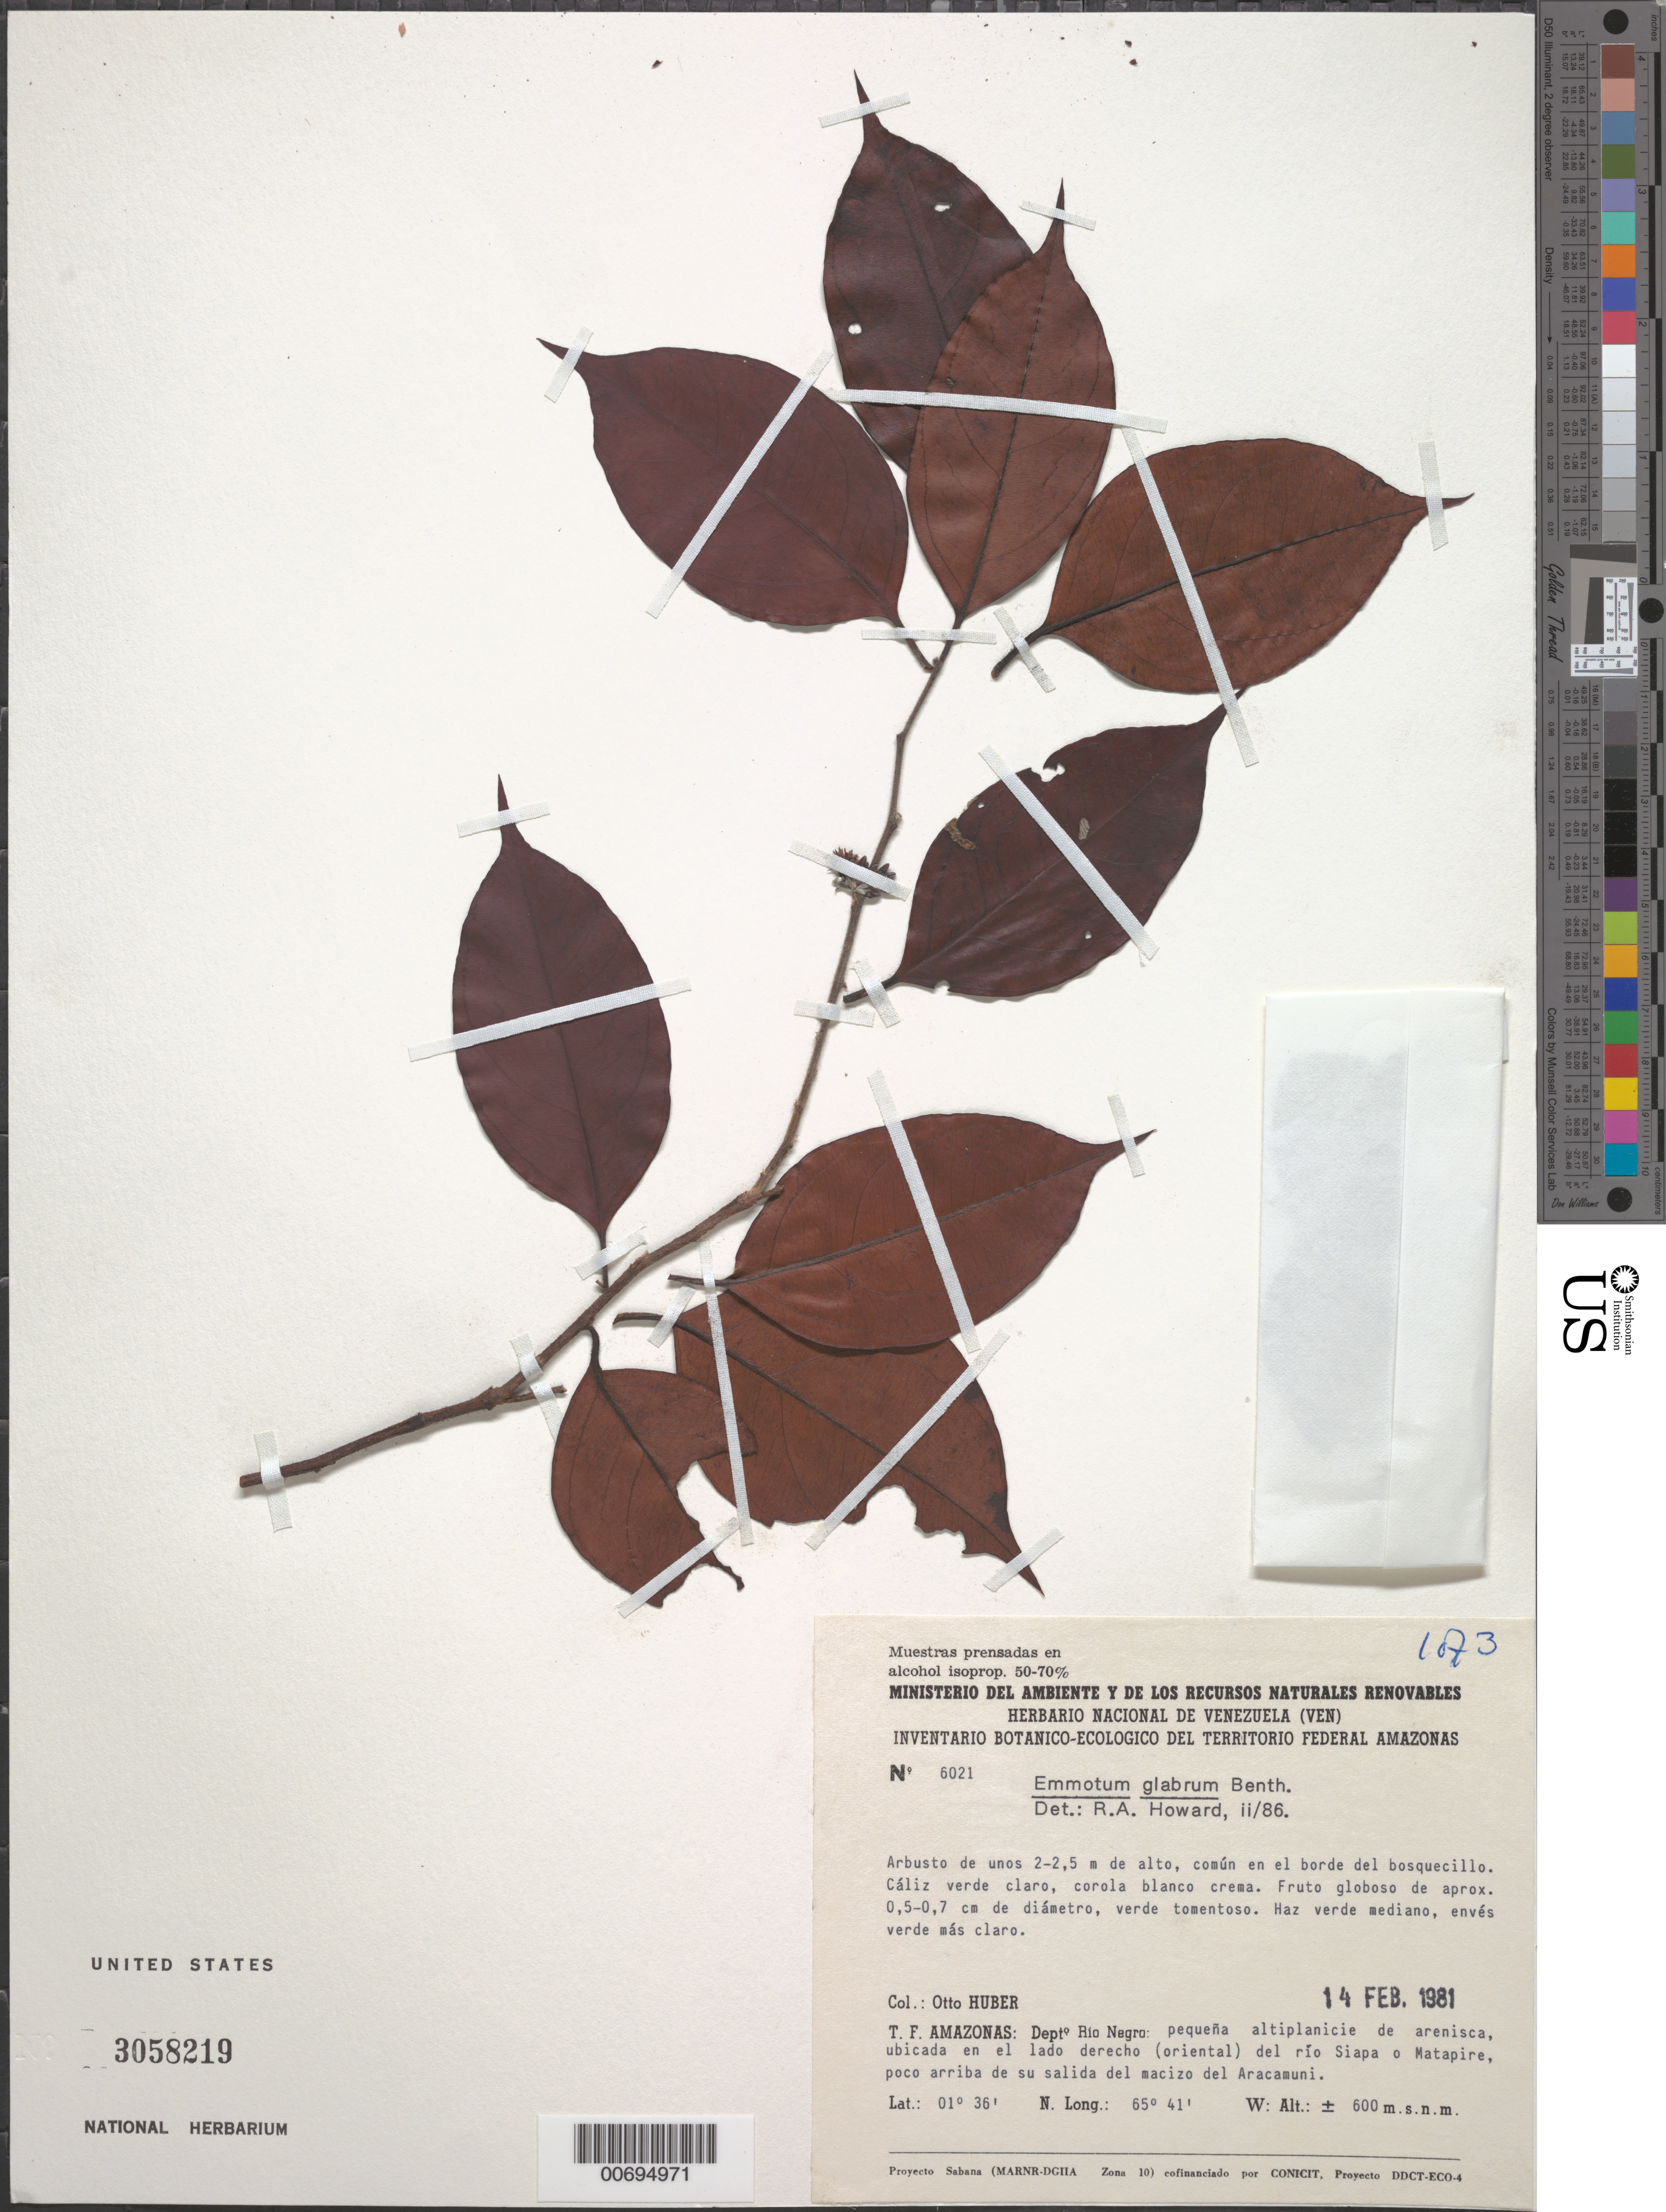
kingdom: Plantae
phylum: Tracheophyta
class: Magnoliopsida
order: Metteniusales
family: Metteniusaceae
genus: Emmotum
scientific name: Emmotum glabrum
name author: Benth. ex Miers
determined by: Howard, R. A.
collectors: O. Huber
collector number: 6021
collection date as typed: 14-Feb-81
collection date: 1981-02-14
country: Venezuela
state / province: Amazonas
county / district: Río Negro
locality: Río Siapa o Matapire, poco arriba de su salida del macizo del Aracamuni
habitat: Borde de bosquecillo; commun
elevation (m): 600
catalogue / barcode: US 3058219